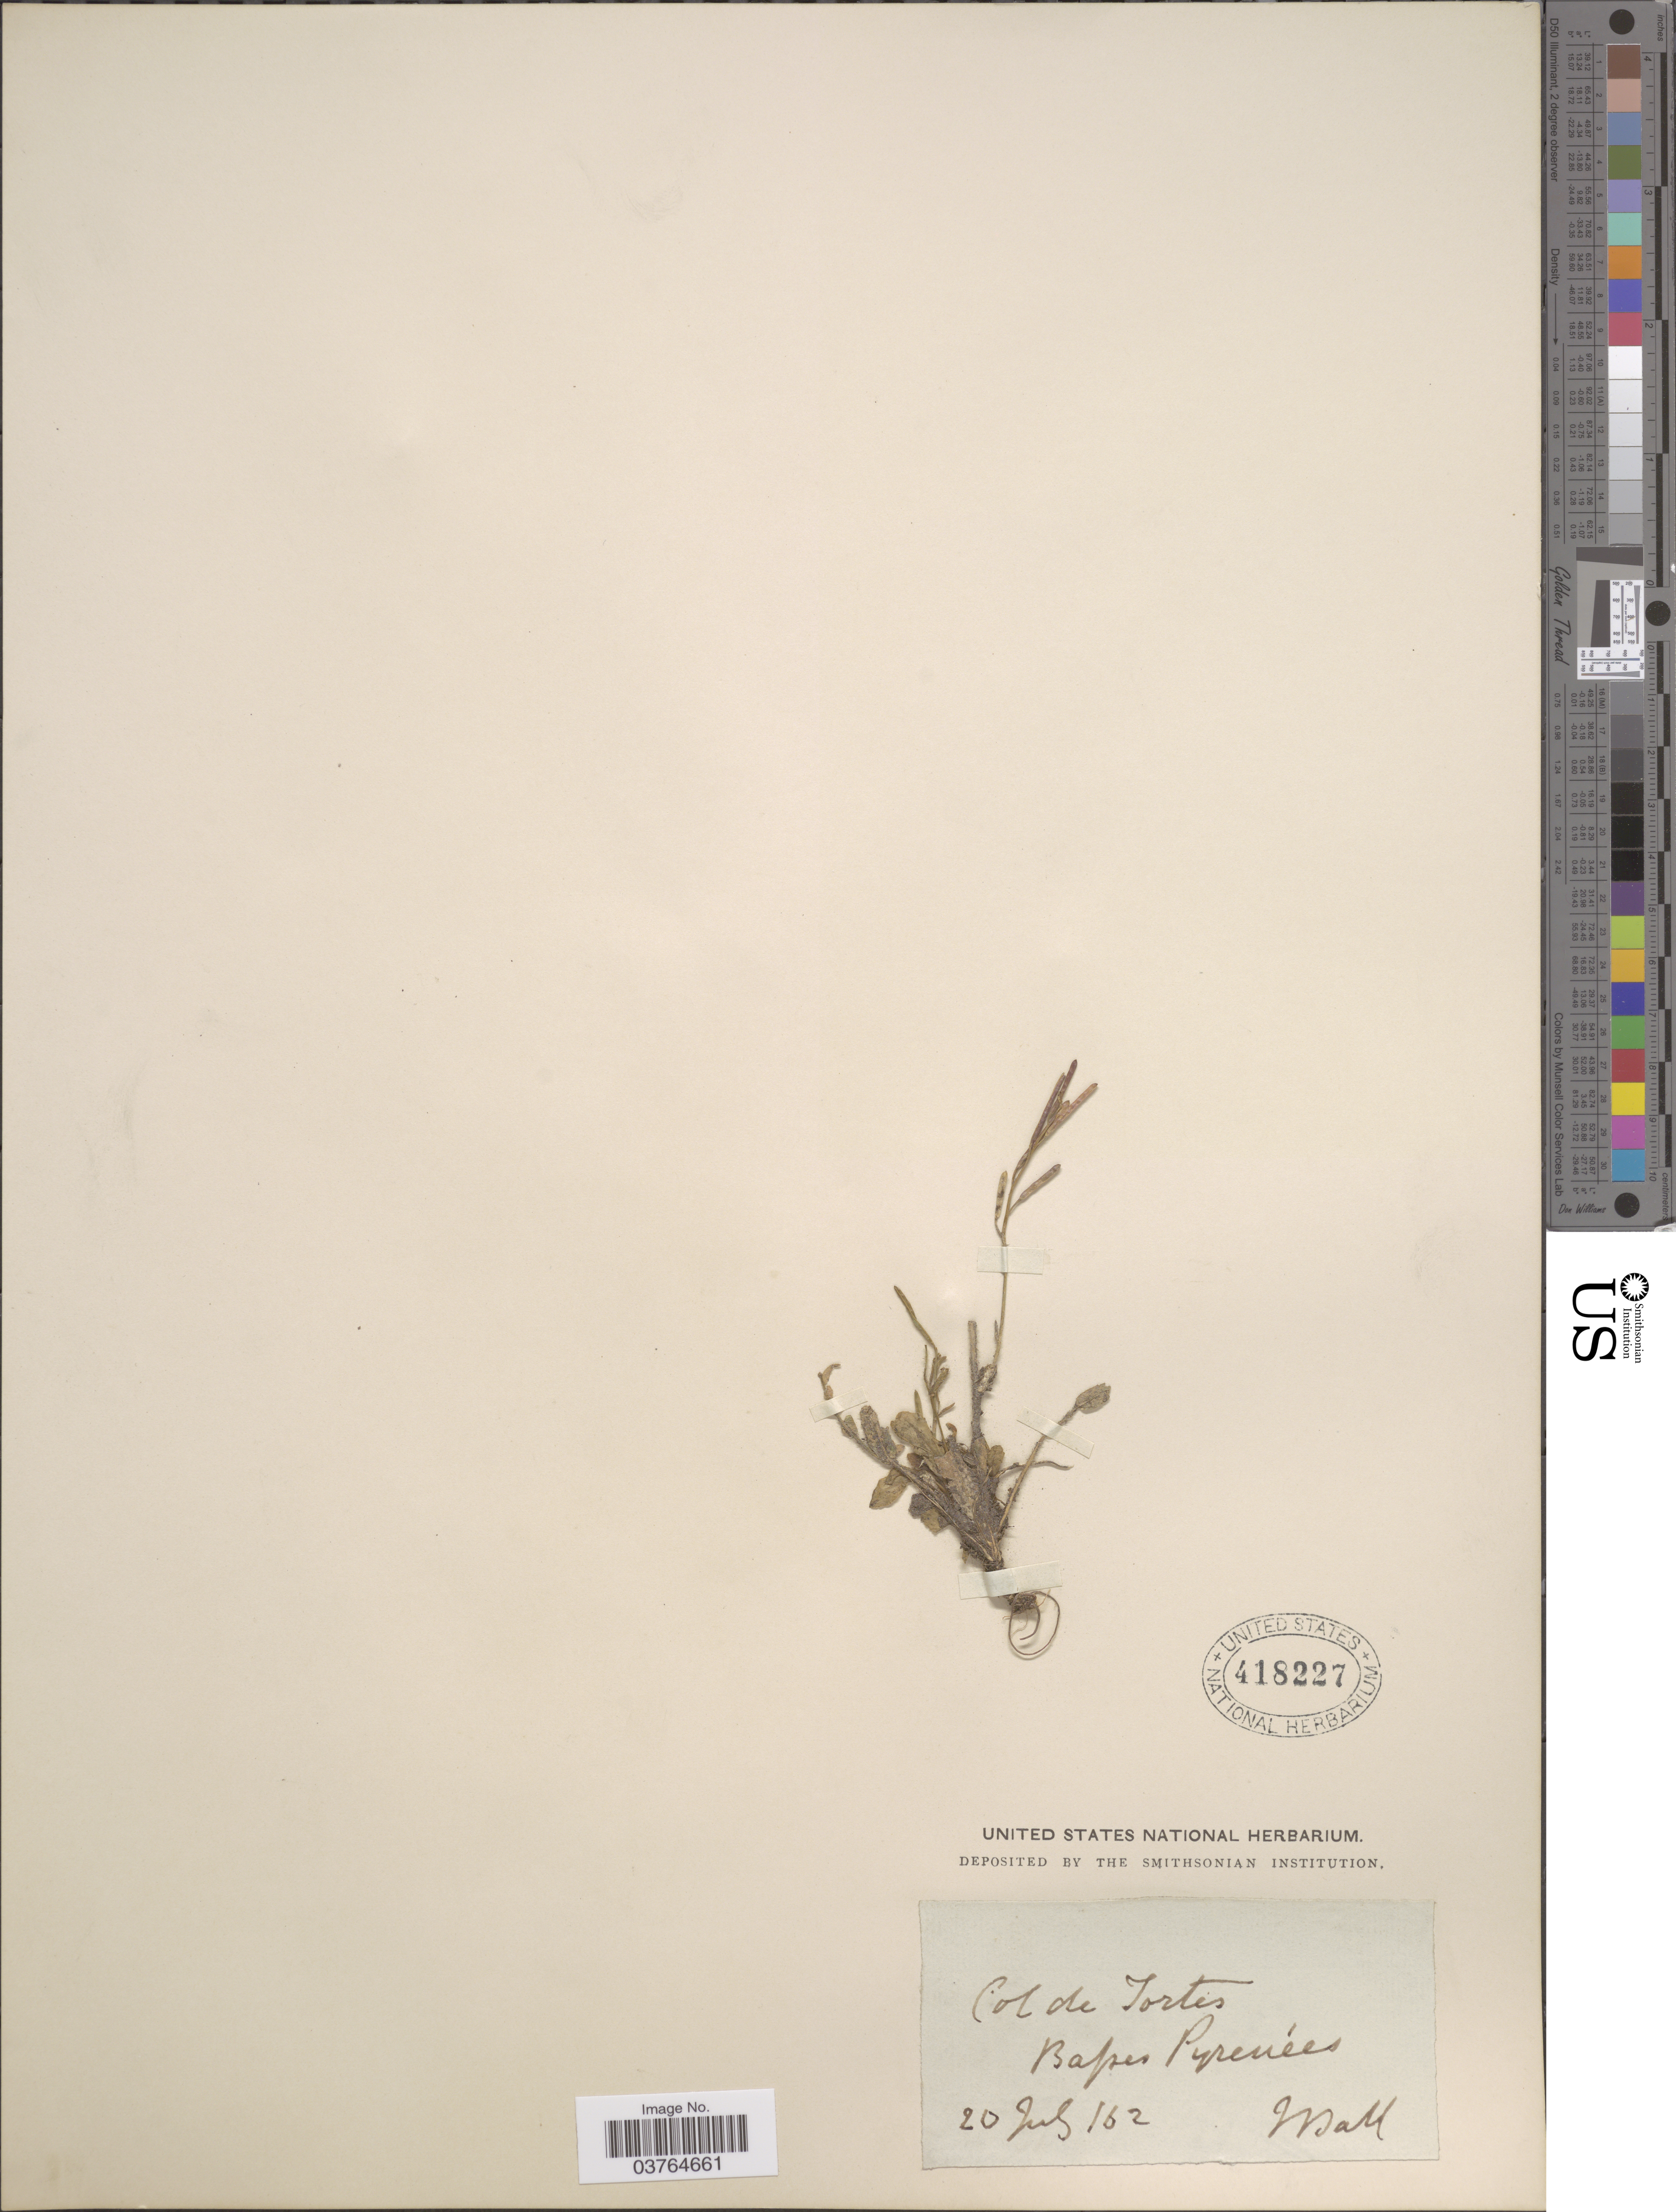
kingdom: Plantae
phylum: Tracheophyta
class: Magnoliopsida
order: Brassicales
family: Brassicaceae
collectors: J. Ball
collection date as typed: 20 July 162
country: France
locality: Col de Tortes, Basses Pyrenées.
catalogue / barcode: US 418227